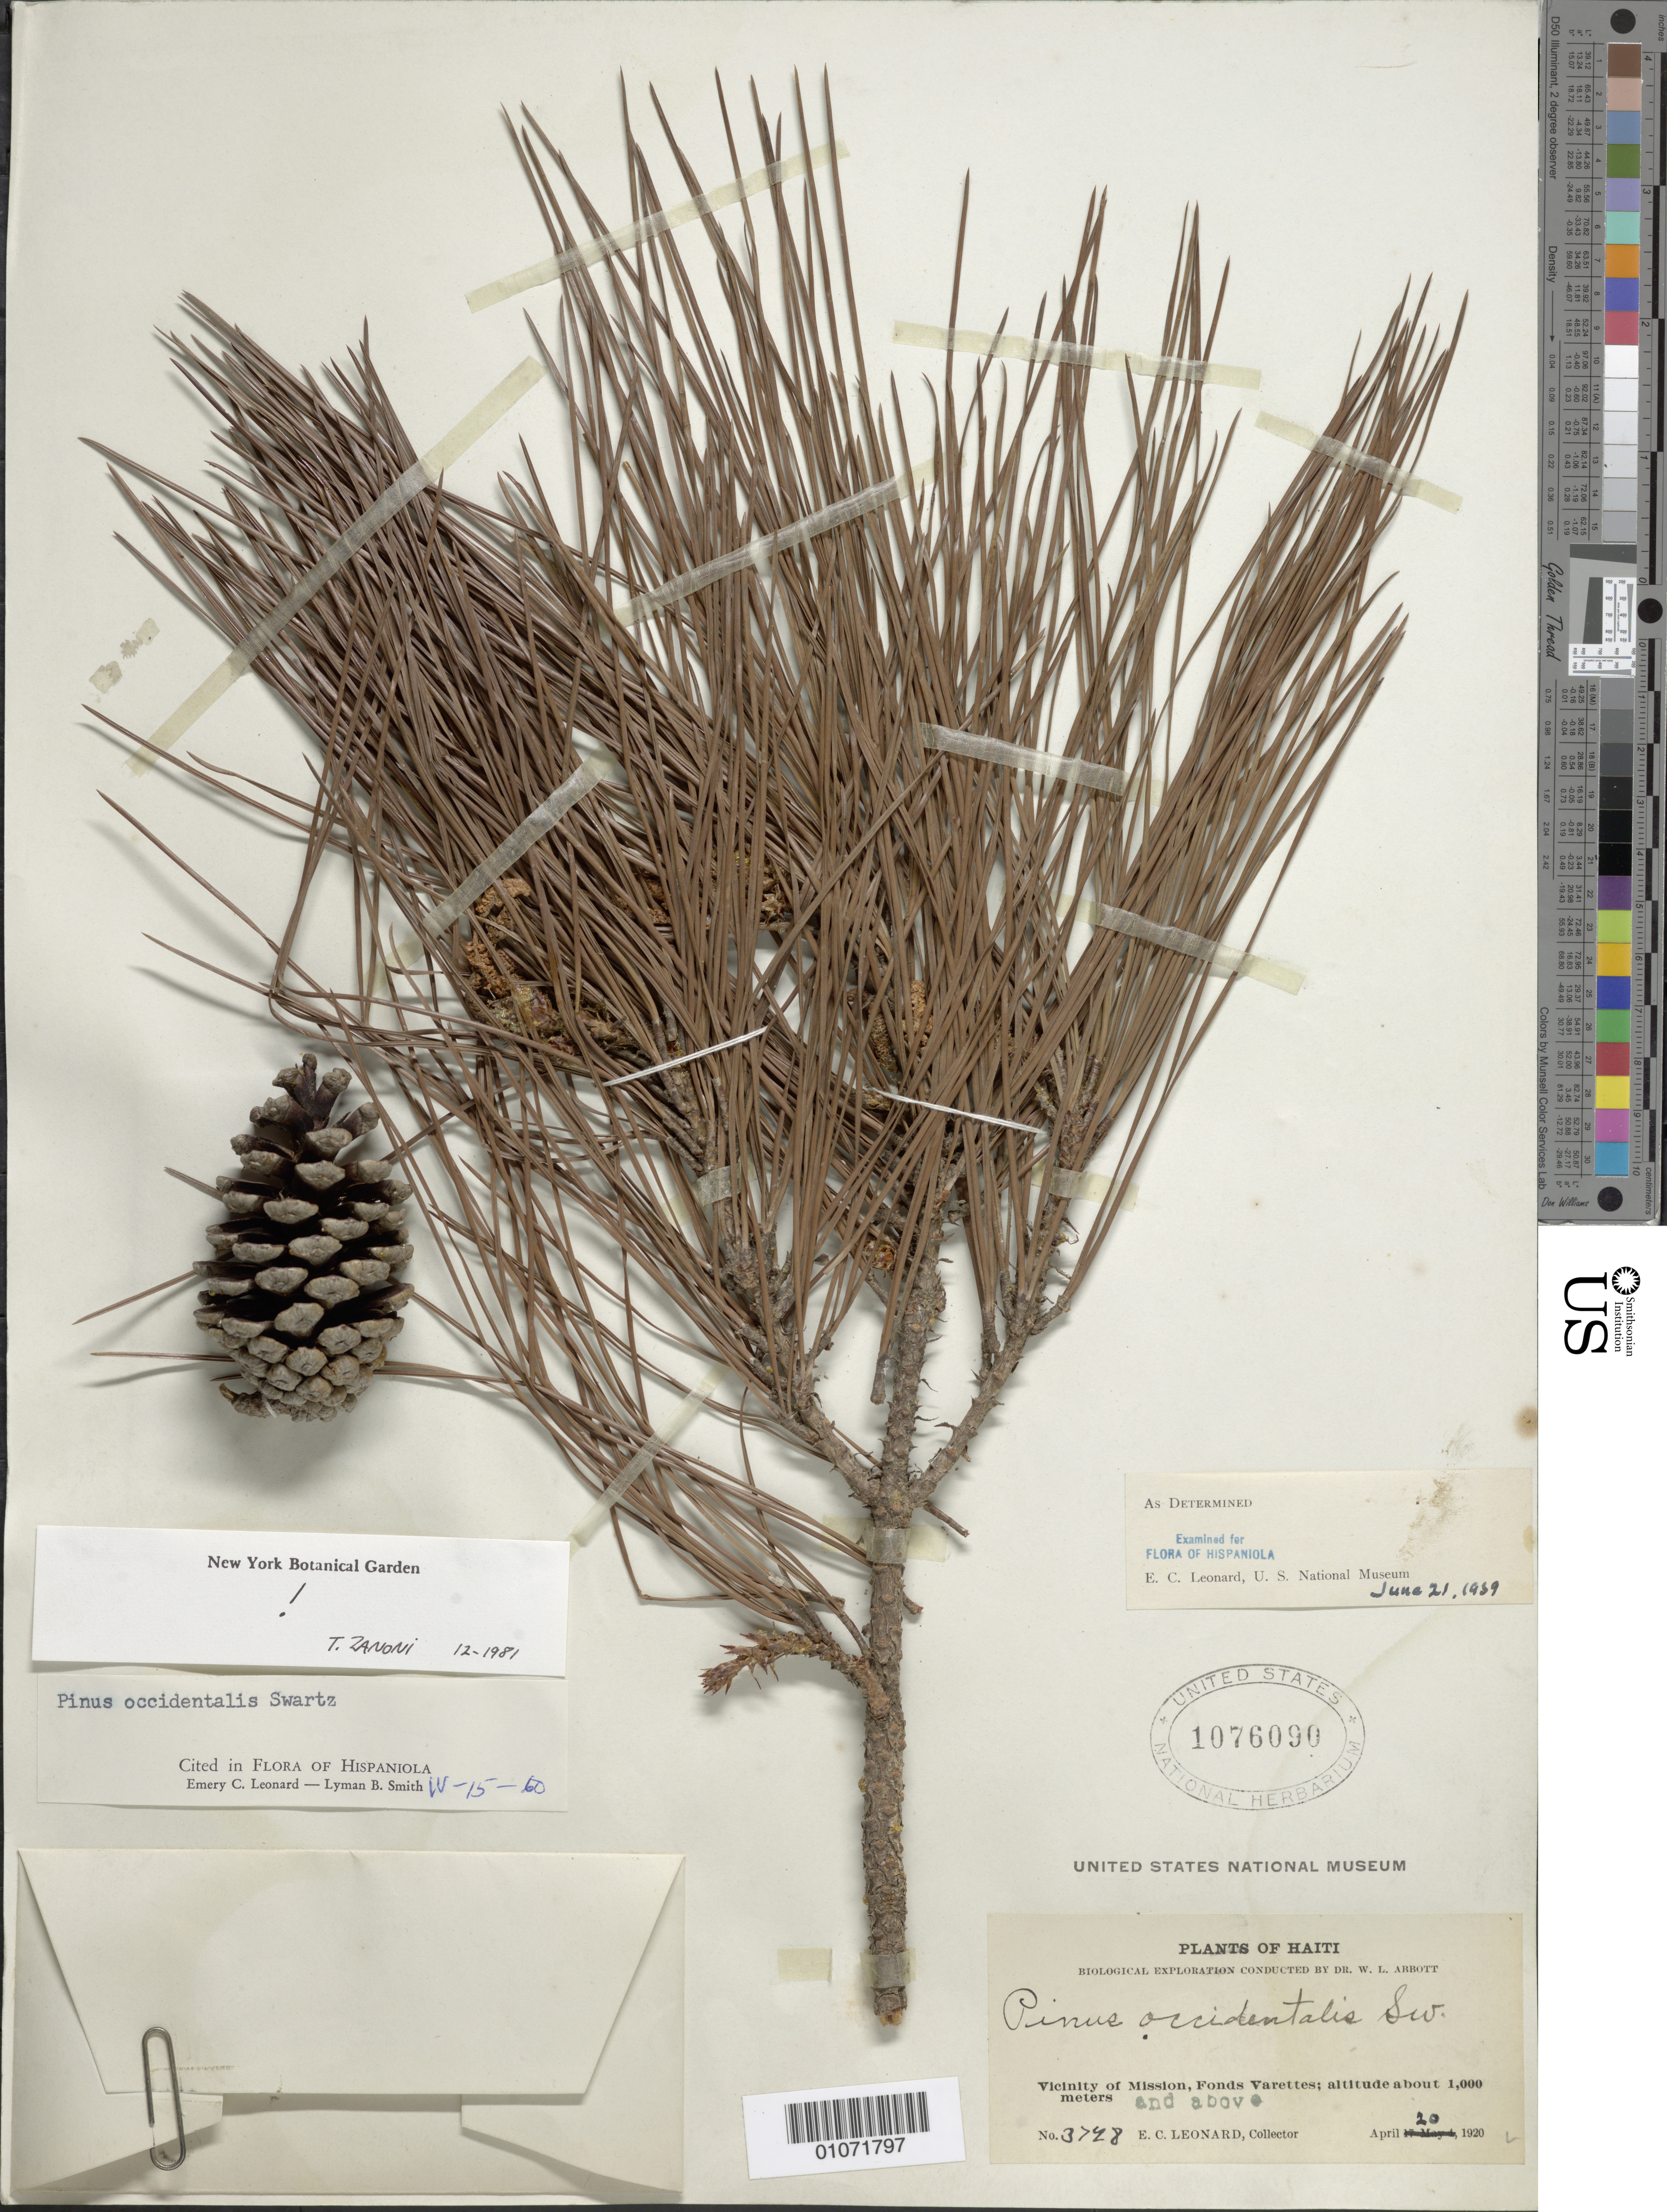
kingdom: Plantae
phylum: Tracheophyta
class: Pinopsida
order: Pinales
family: Pinaceae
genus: Pinus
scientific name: Pinus occidentalis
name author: Sw.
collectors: E. C. Leonard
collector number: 3748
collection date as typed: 20 Apr 1920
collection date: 1920-04-20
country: Haiti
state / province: Óuest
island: Hispaniola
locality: Vicinity of Mission, Fonds Varrettes.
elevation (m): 1000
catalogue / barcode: US 1076090